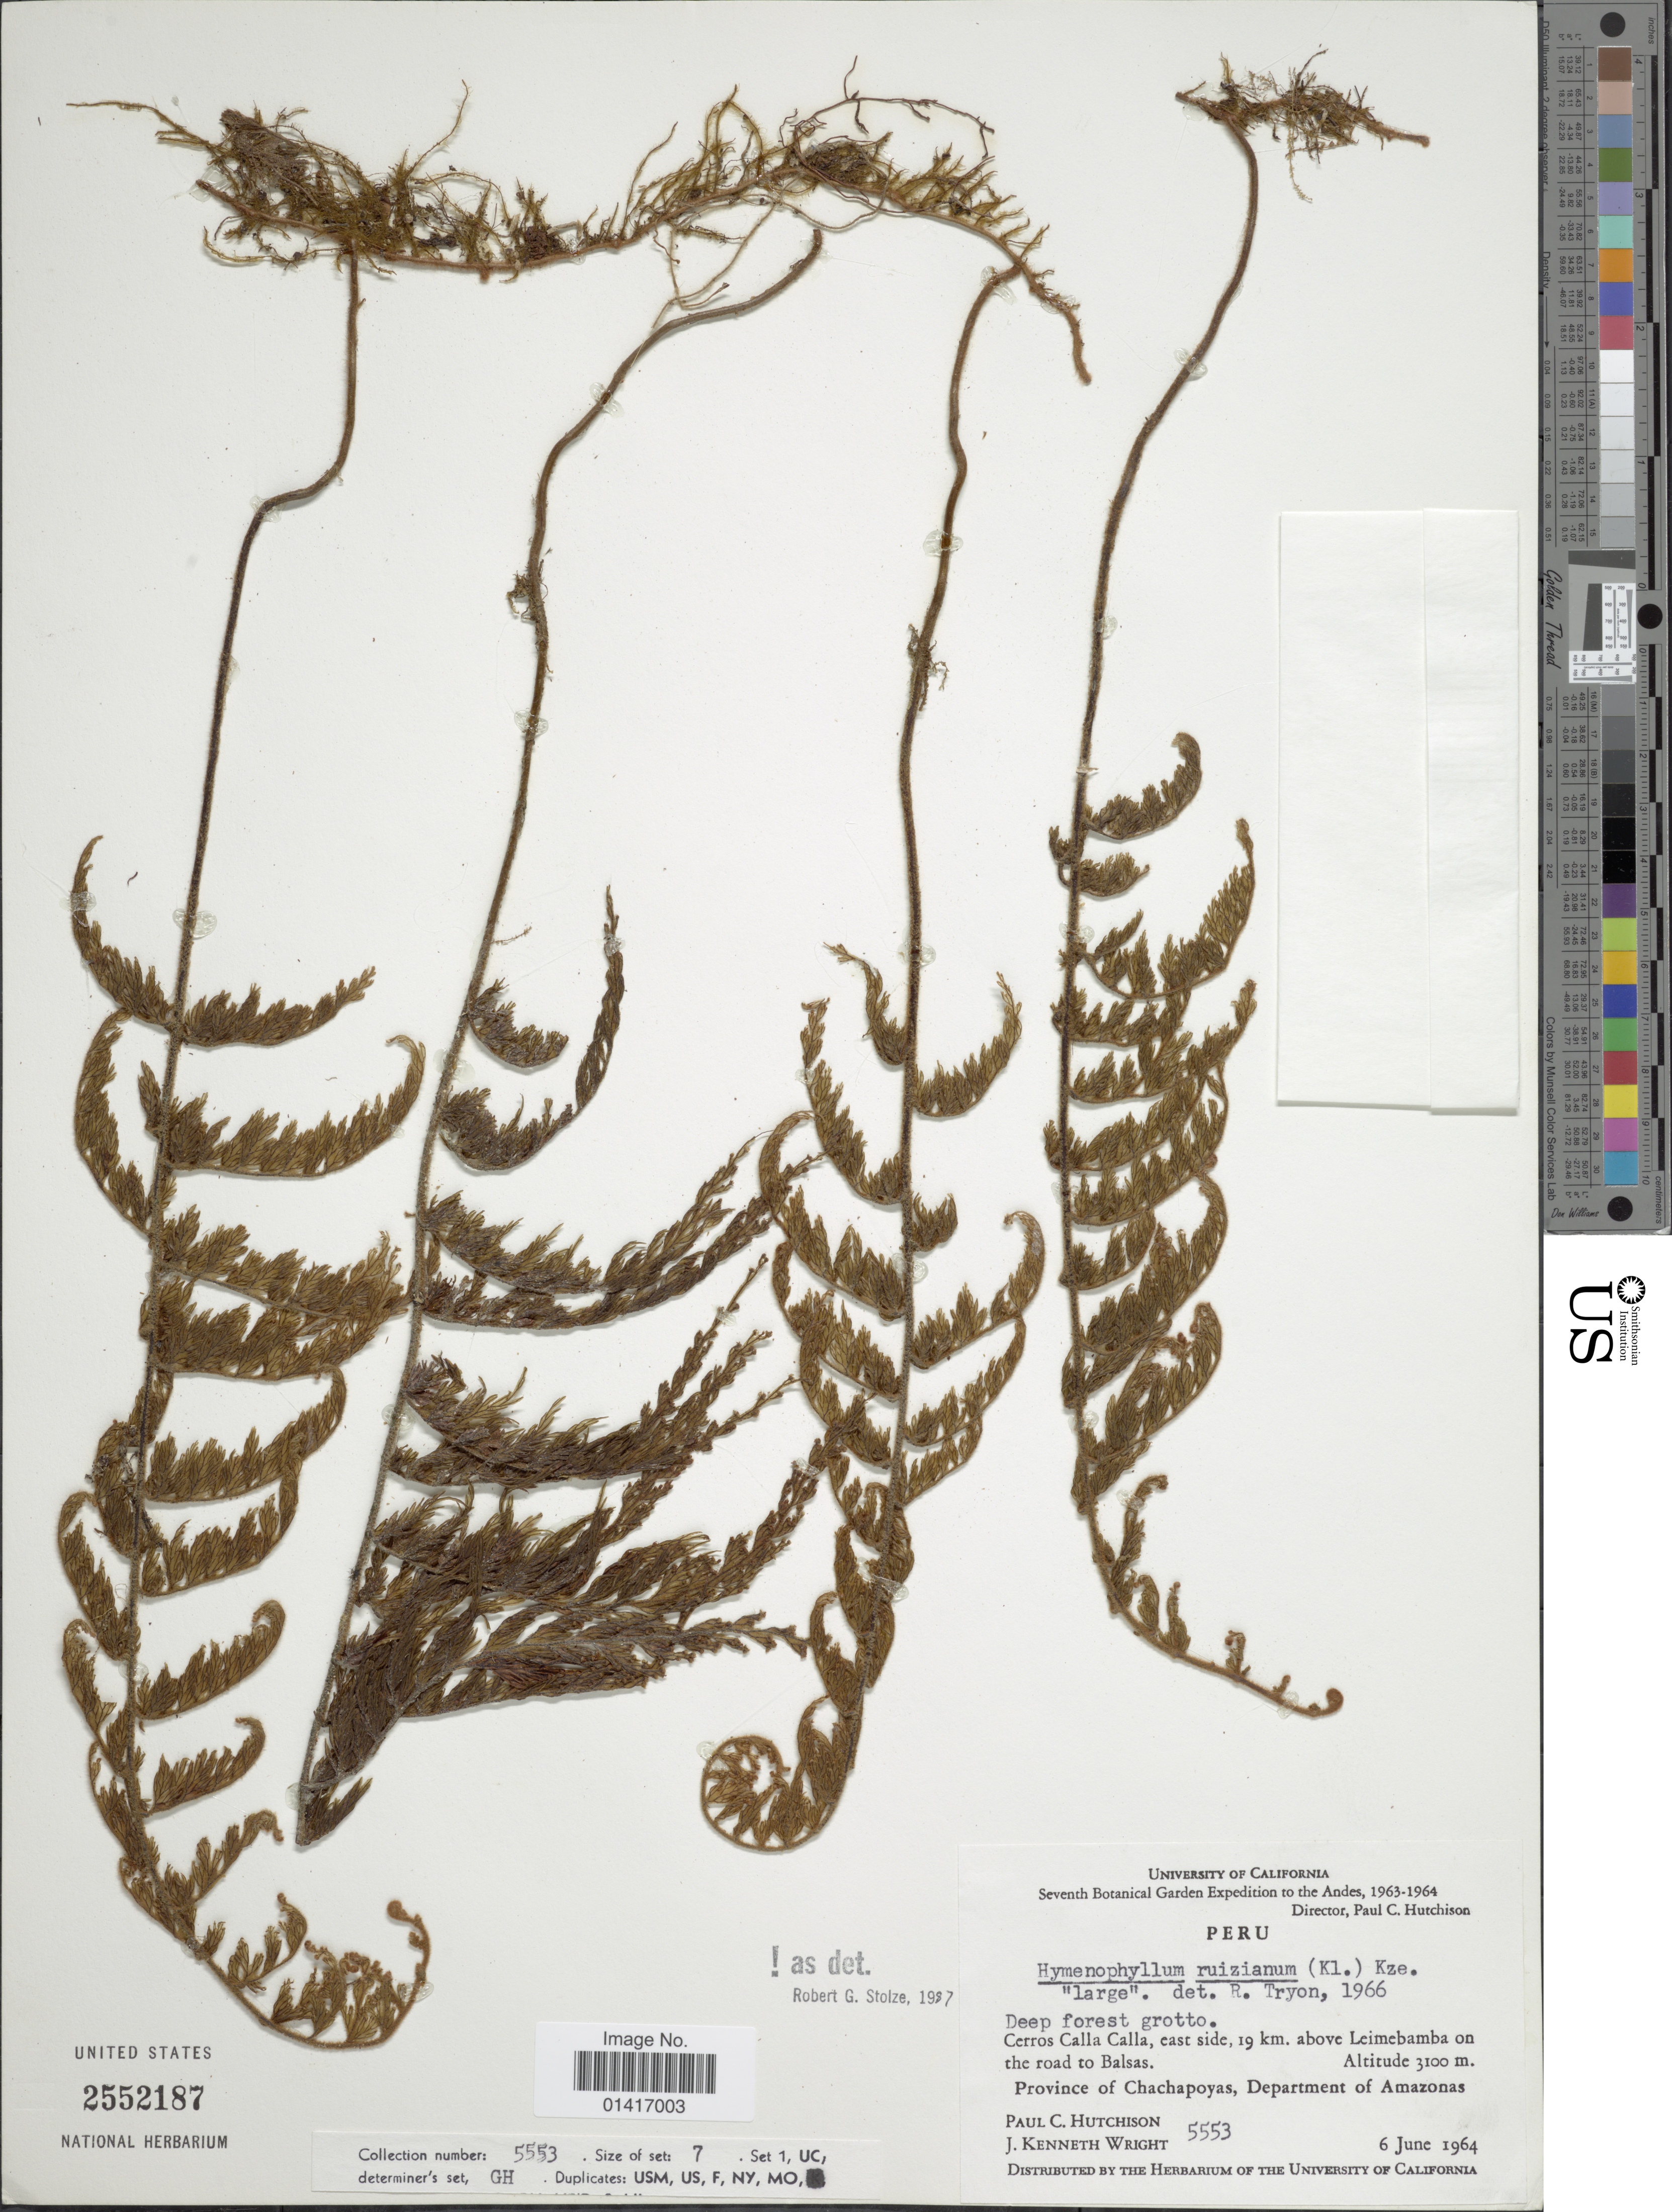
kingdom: Plantae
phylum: Tracheophyta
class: Polypodiopsida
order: Hymenophyllales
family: Hymenophyllaceae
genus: Hymenophyllum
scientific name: Hymenophyllum ruizianum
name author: (Klotzsch) Kunze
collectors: P. C. Hutchison & J. K. Wright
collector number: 5553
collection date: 1964-06-06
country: Peru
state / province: Amazonas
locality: Andes. Cerros Calla Calla, east side, 19 km. above Leimebamba on the road to Balsas. Province of Chachapoyas, Department of Amazonas.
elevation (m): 3100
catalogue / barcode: US 2552187